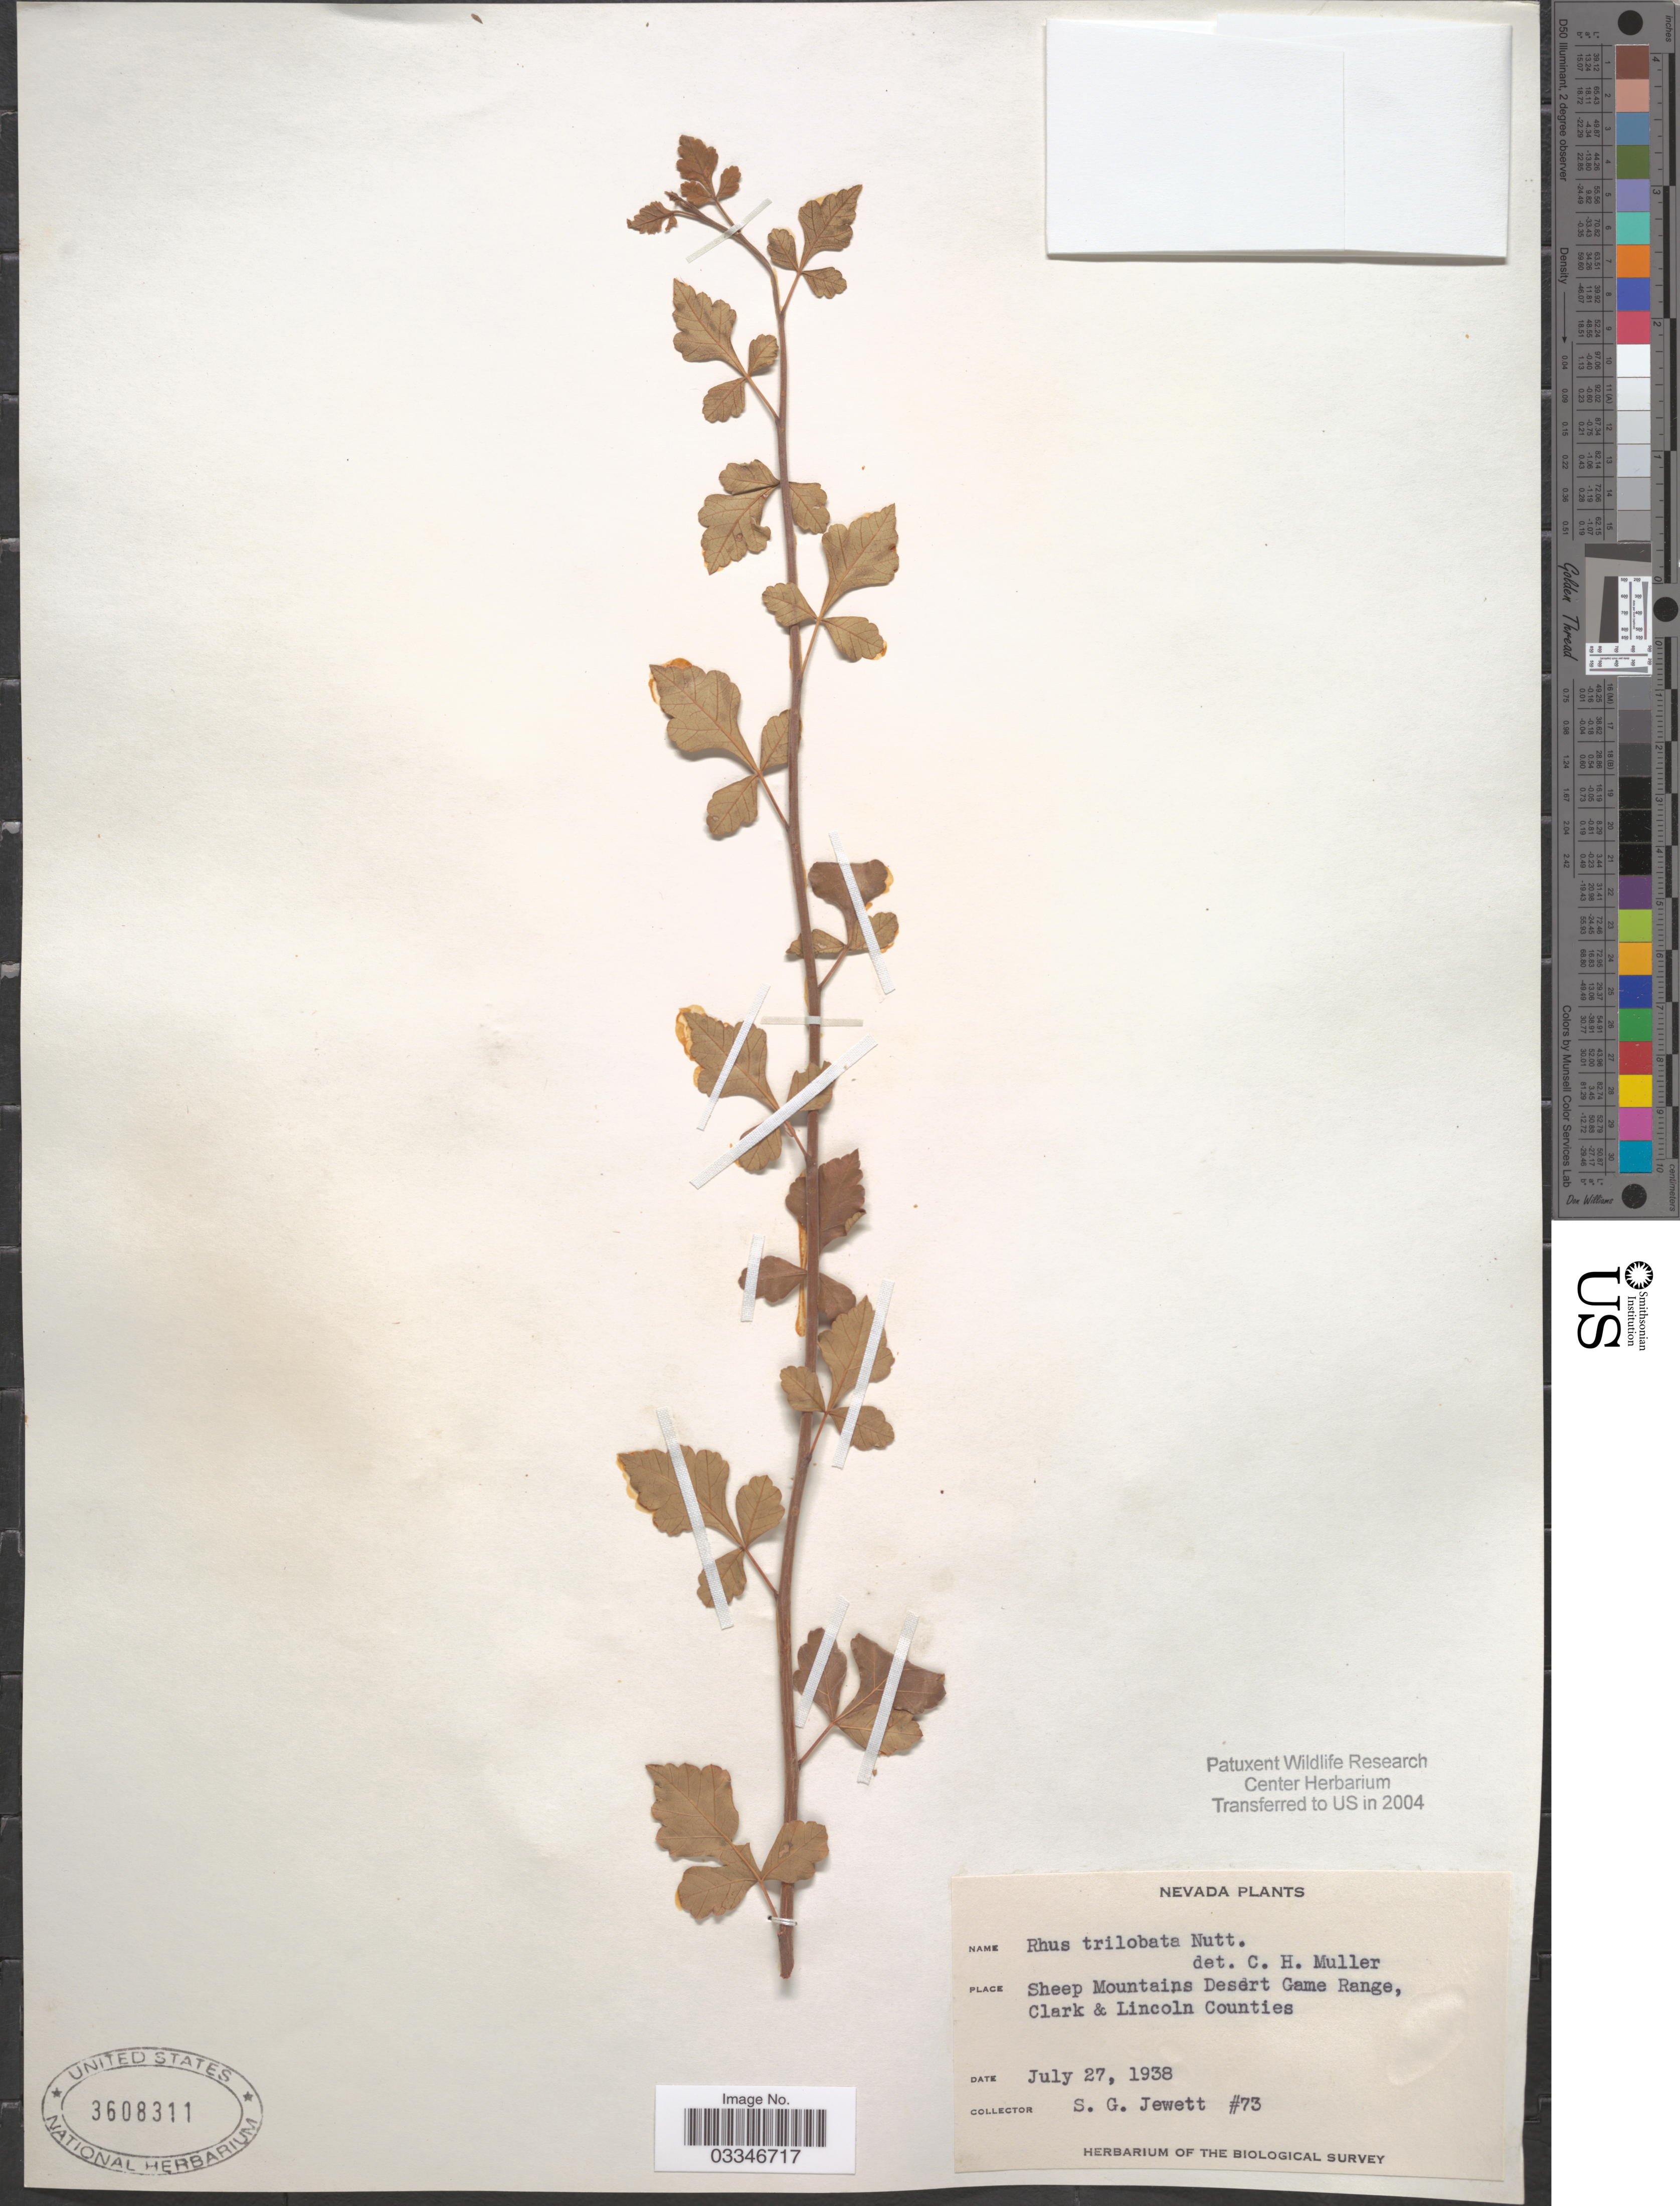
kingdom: Plantae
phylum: Tracheophyta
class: Magnoliopsida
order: Sapindales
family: Anacardiaceae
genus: Rhus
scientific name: Rhus trilobata var. typica Munz & Sloane ined.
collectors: S. Jewett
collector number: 73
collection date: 1938-07-27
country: United States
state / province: Nevada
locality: Sheep Mountains Desert Game Range, Clark & Lincoln Counties.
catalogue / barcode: US 3608311